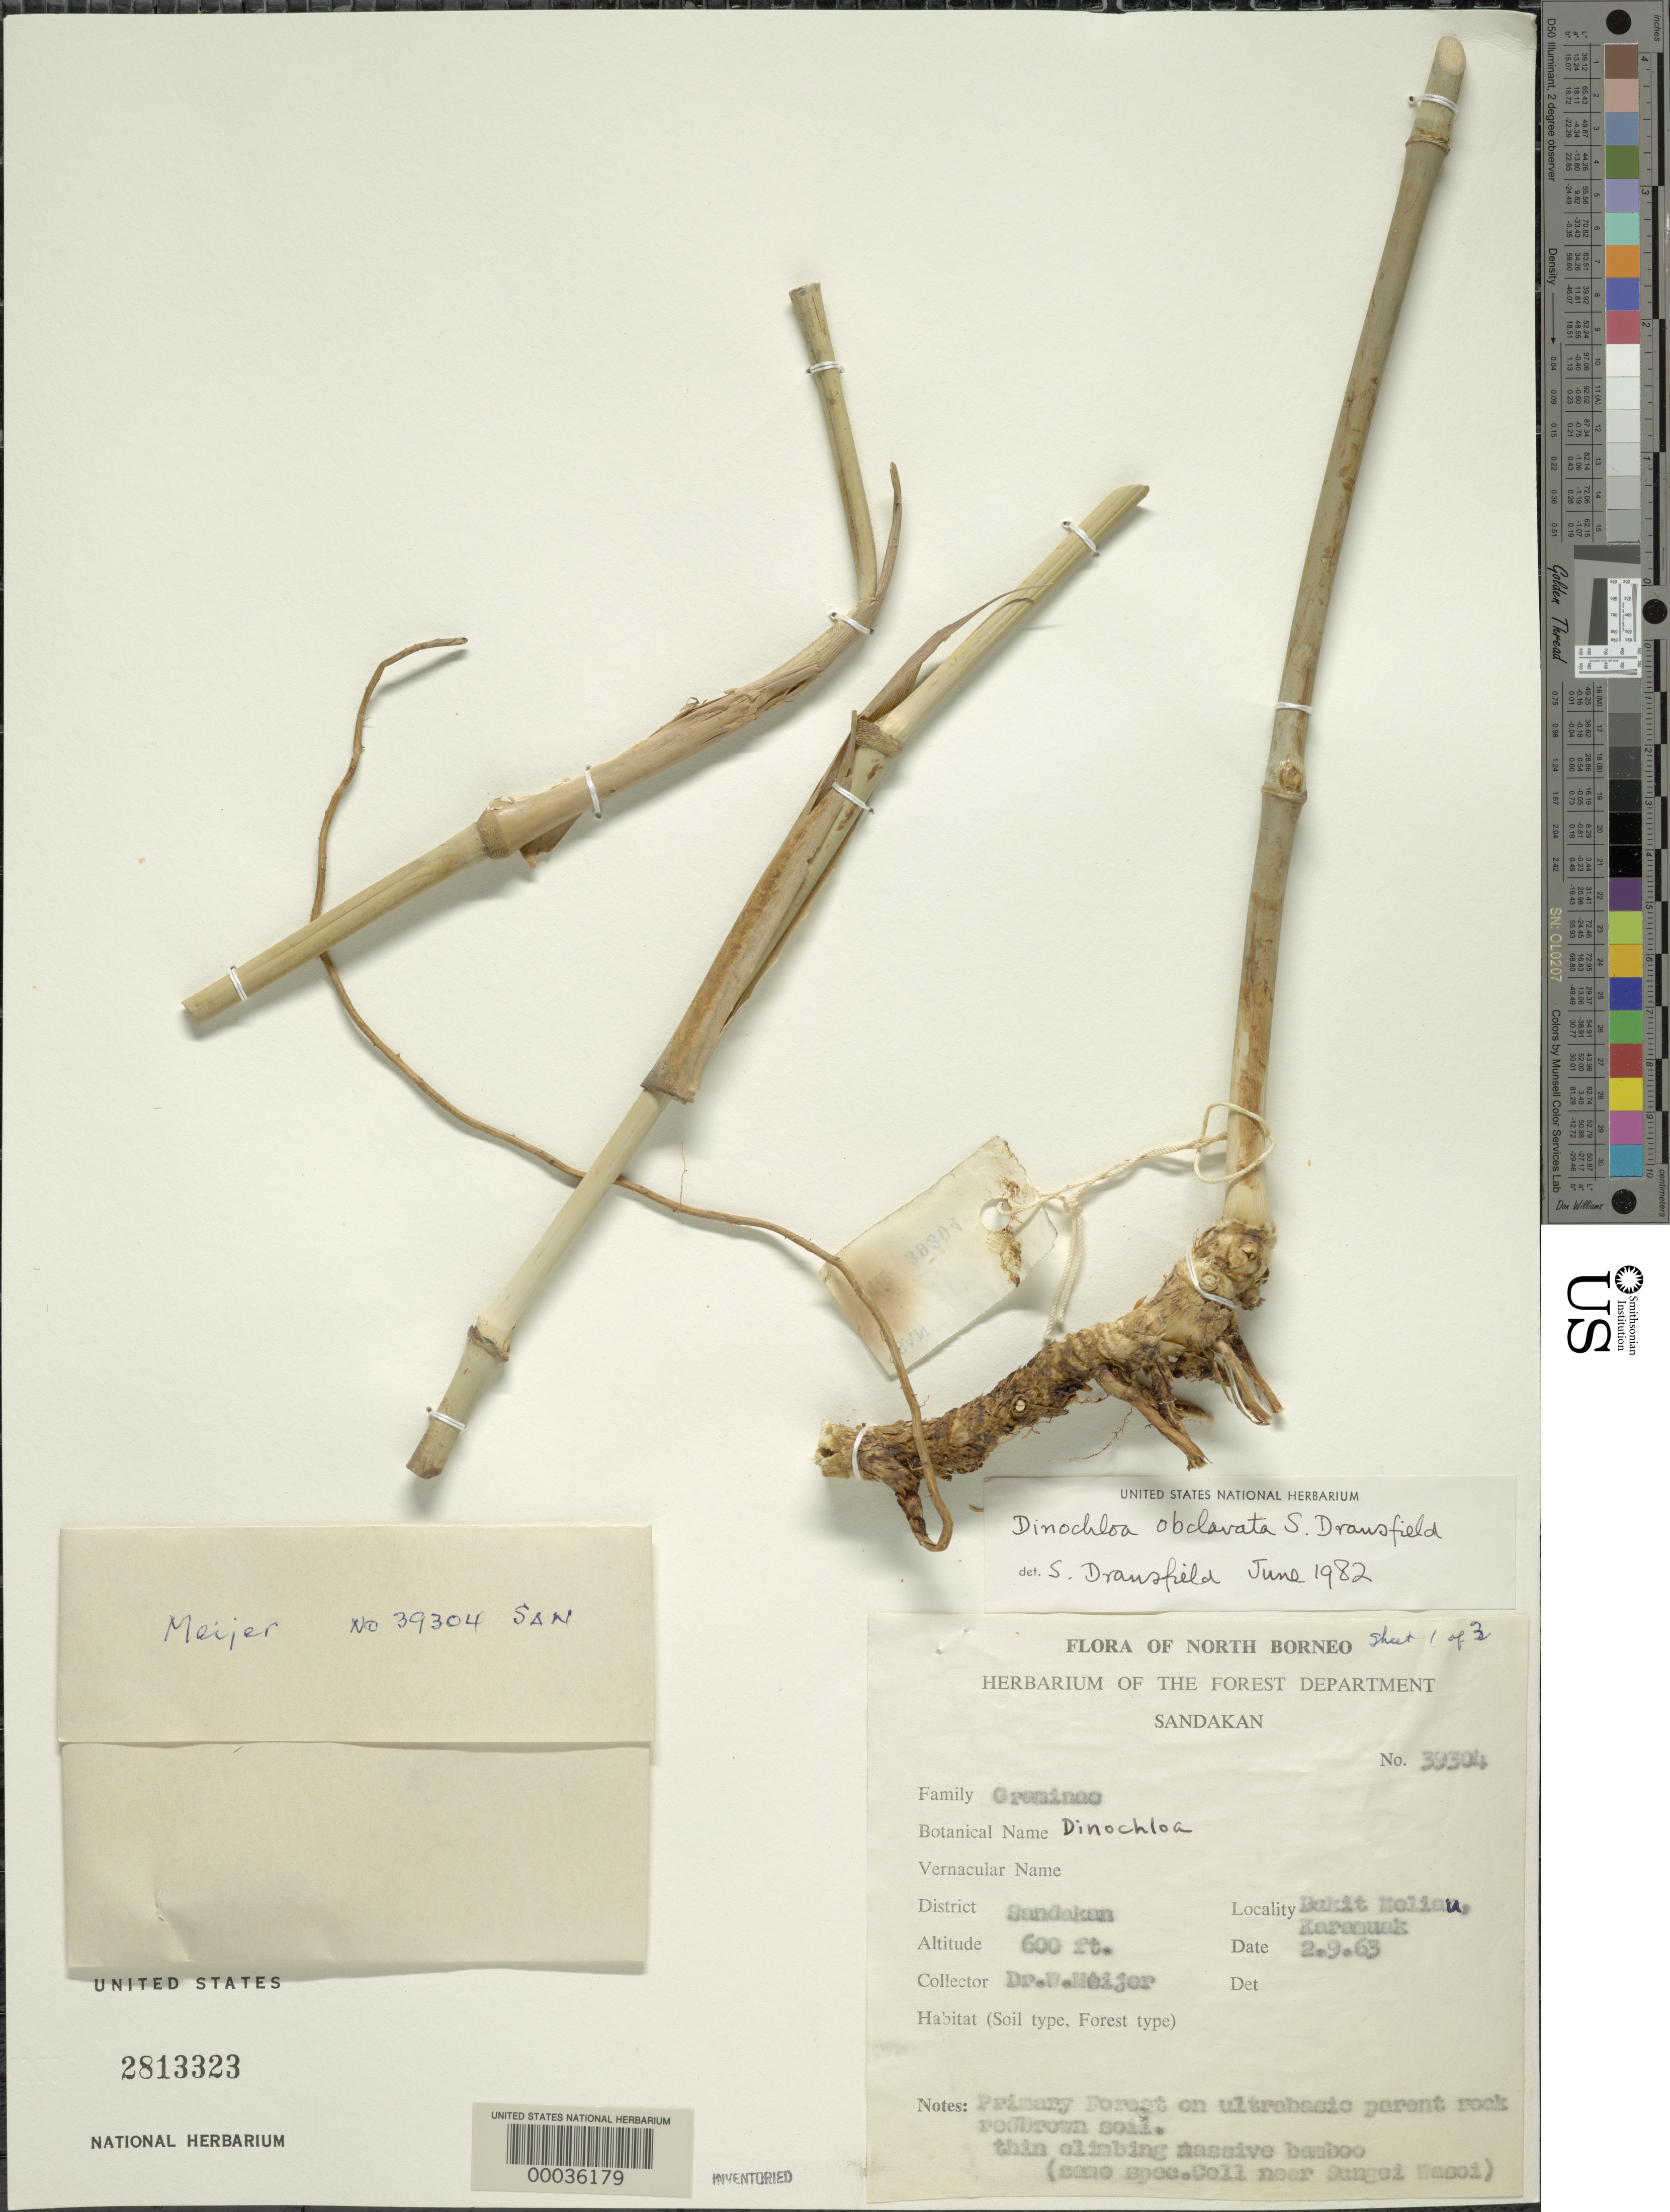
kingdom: Plantae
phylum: Tracheophyta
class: Liliopsida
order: Poales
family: Poaceae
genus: Dinochloa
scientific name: Dinochloa obclavata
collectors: W. Meijer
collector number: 39304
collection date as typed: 02 Sep 1963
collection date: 1963-09-02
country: Malaysia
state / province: Sabah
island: Borneo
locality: Sandakan dist., bukit meliau, karamuak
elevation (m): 183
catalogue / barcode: US 2813323